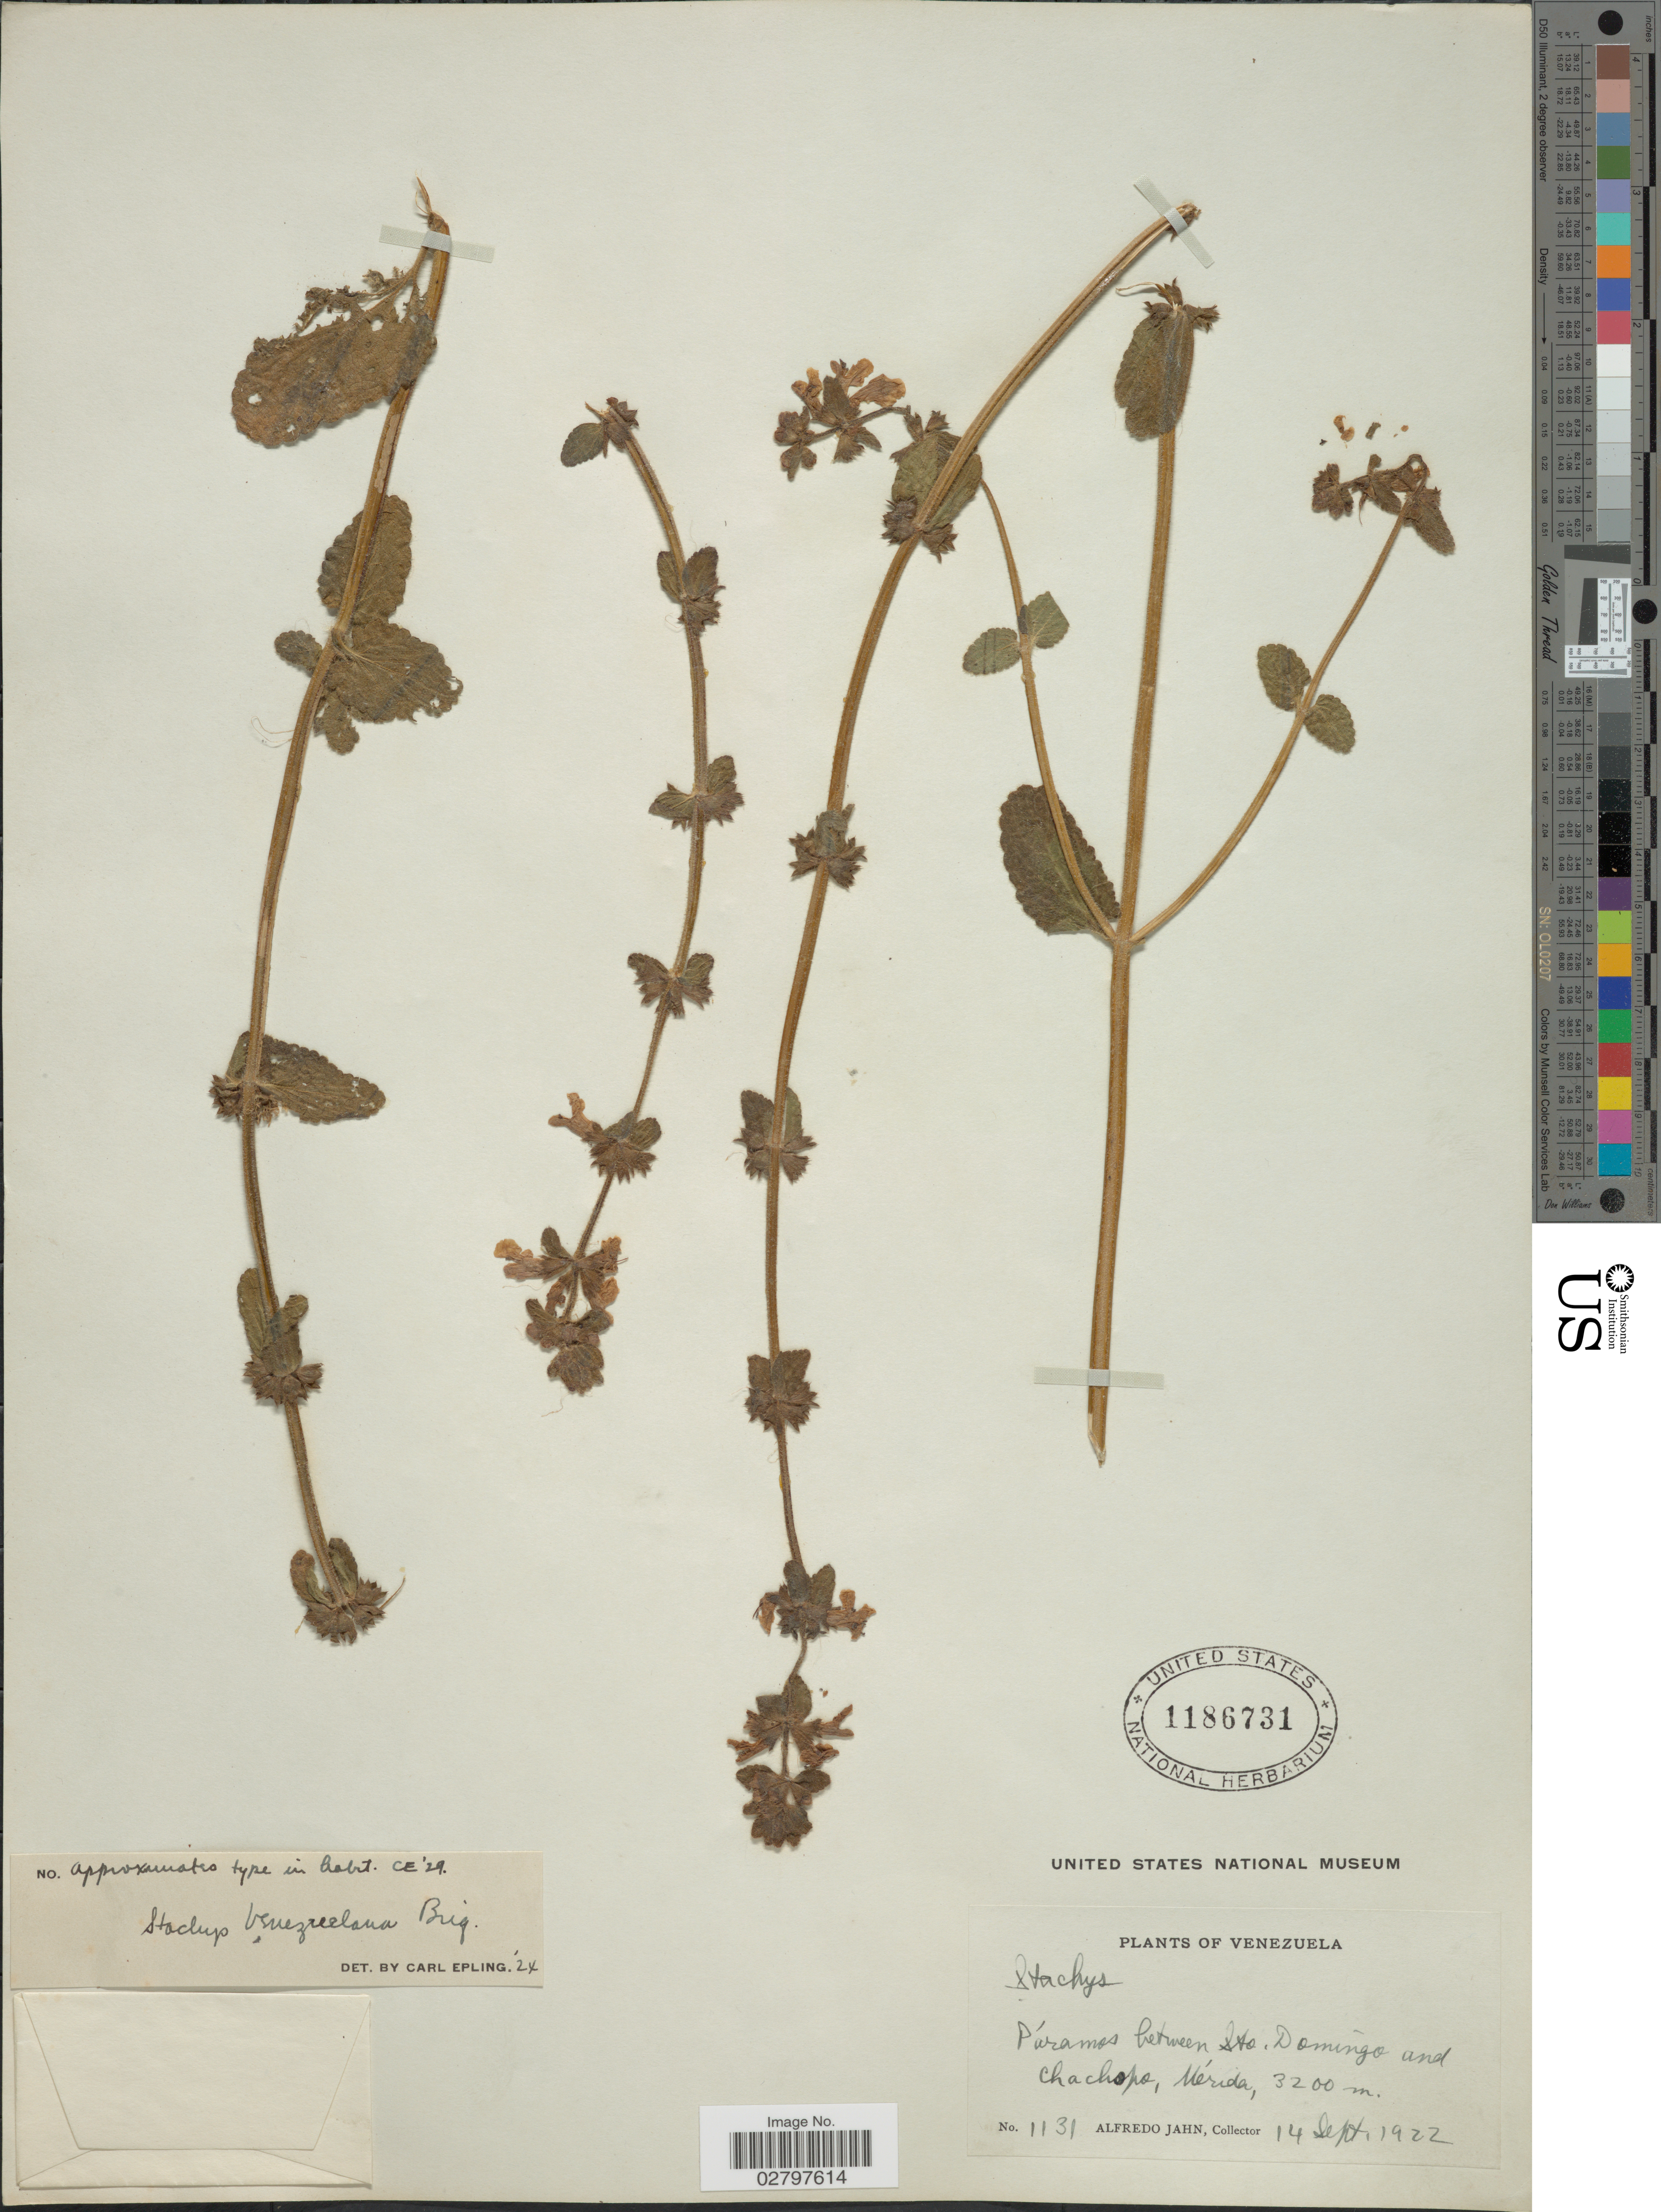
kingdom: Plantae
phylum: Tracheophyta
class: Magnoliopsida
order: Lamiales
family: Lamiaceae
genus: Stachys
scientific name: Stachys venezuelana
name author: Briq.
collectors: A. Jahn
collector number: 1131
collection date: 1922-09-14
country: Venezuela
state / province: Mérida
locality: Páramos between Sto. Domingo and Chachopo.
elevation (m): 3200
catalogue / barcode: US 1186731